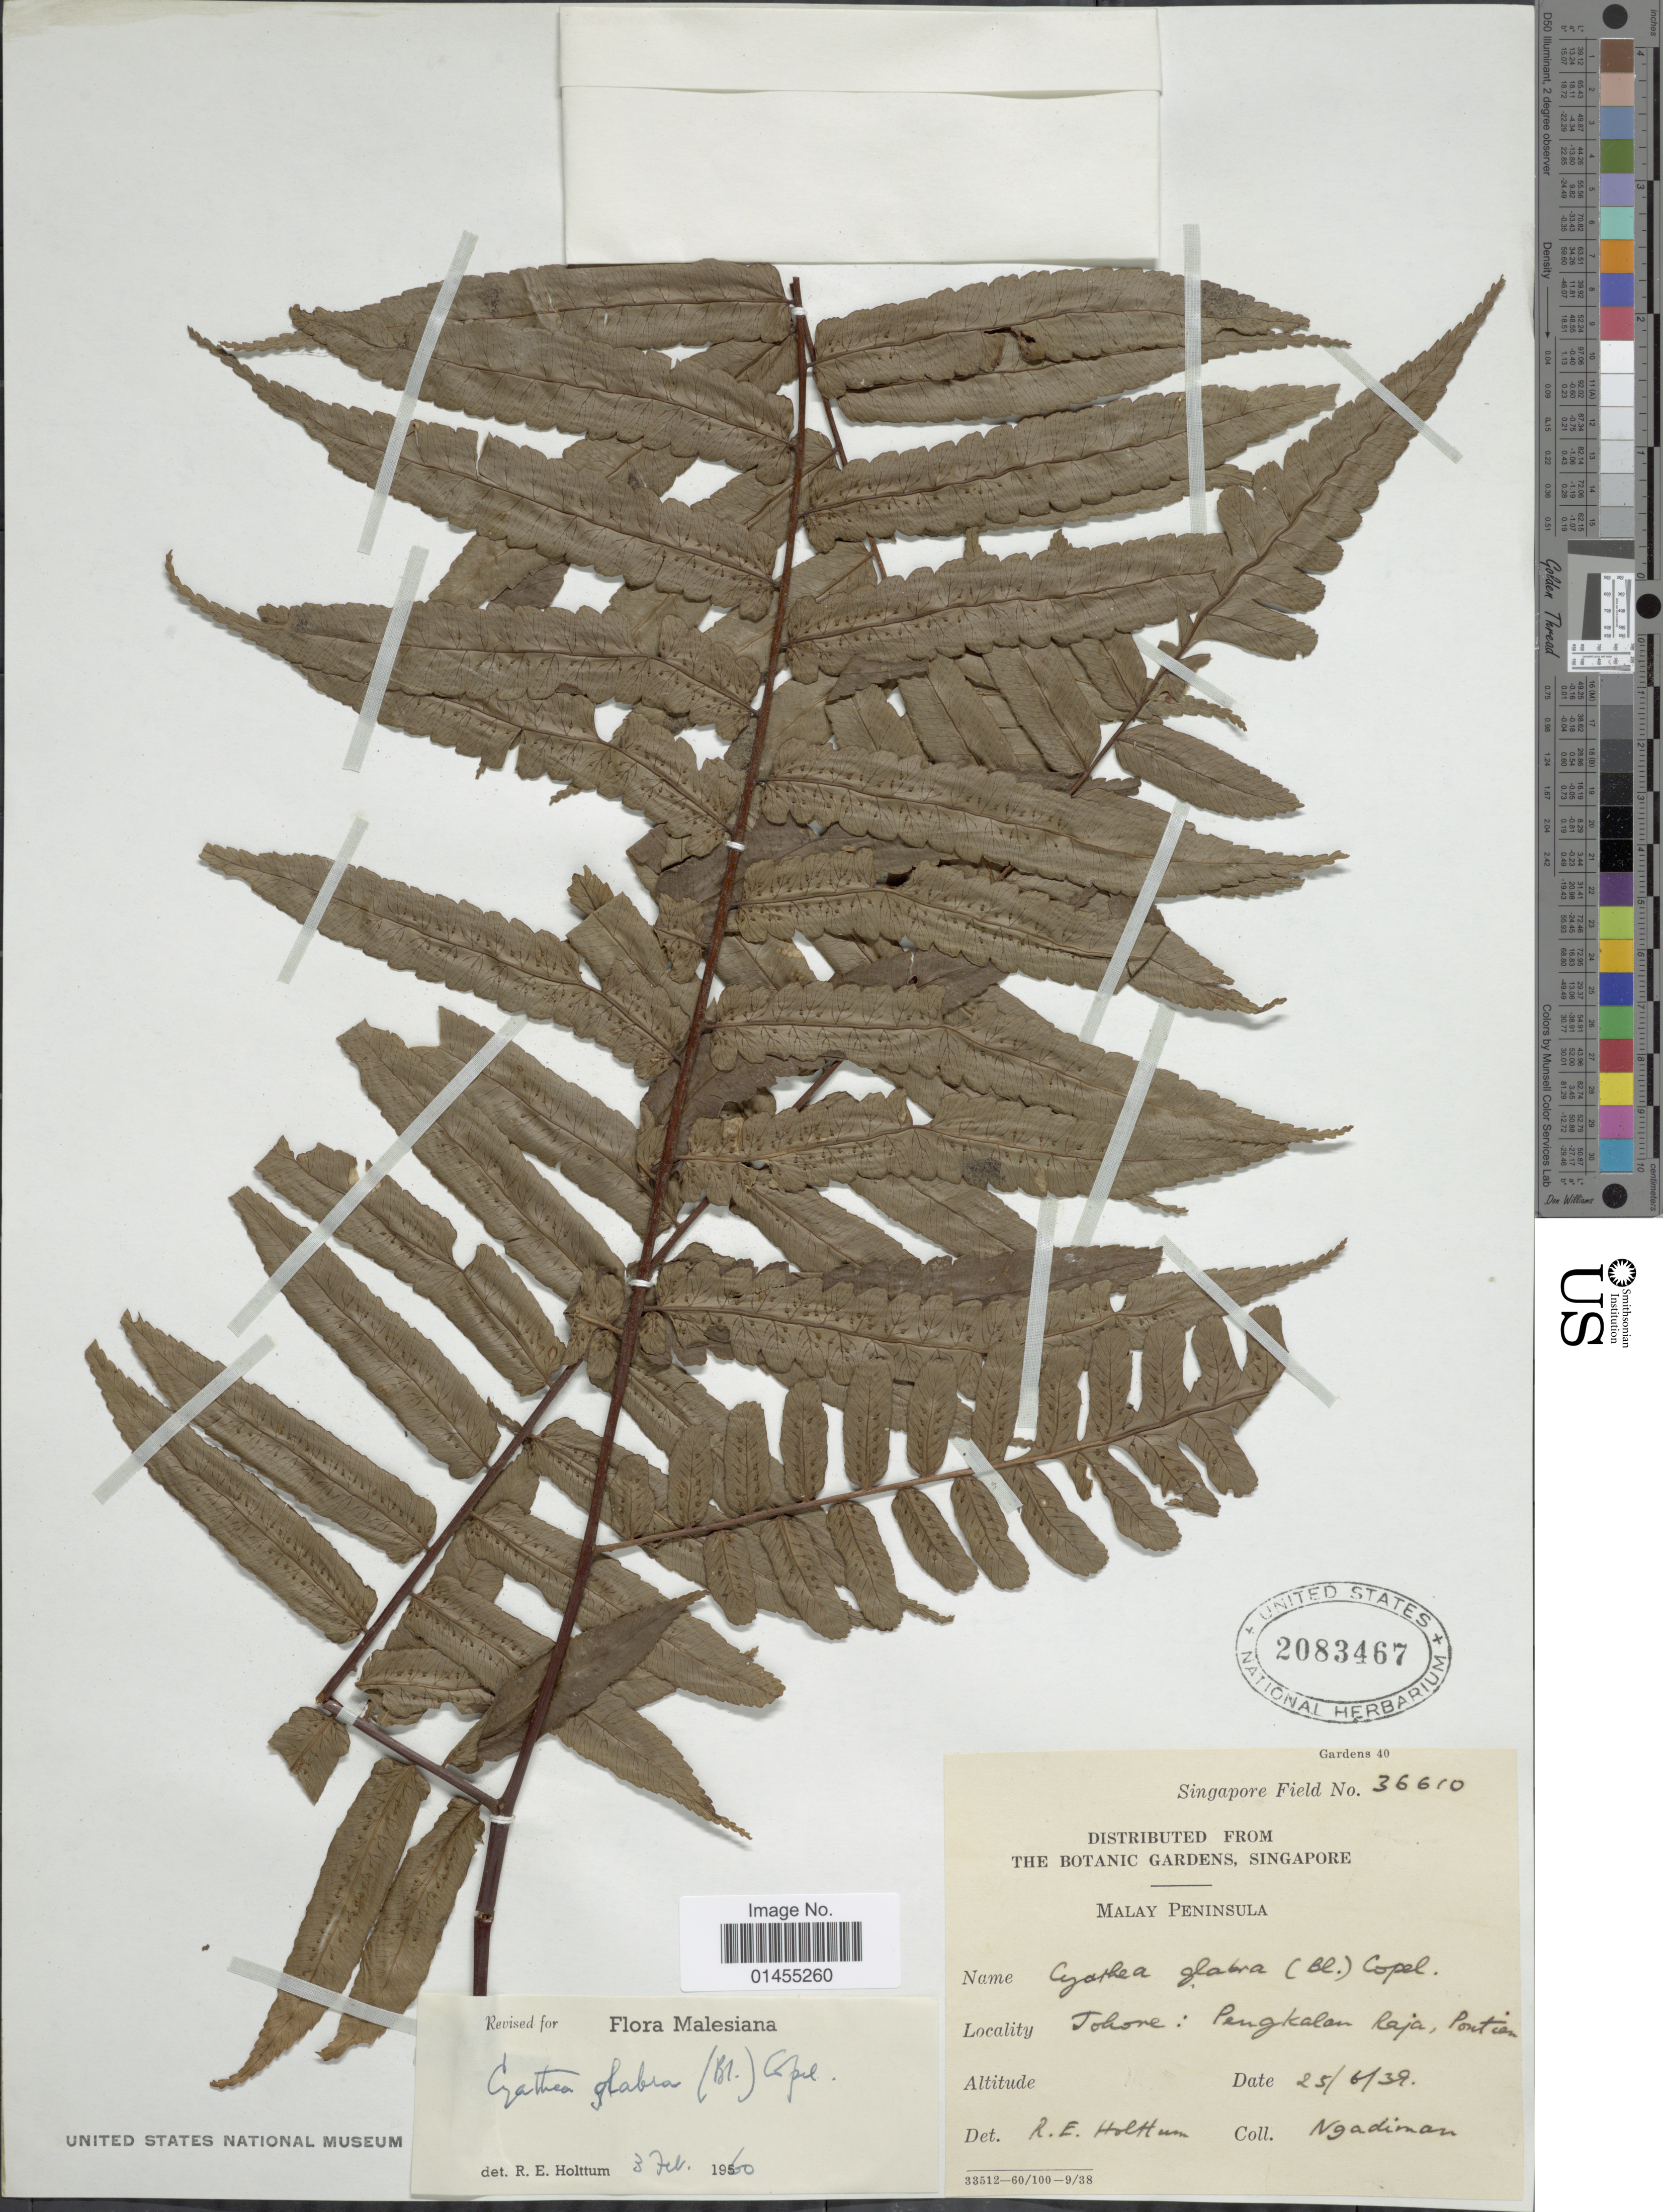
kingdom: Plantae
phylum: Tracheophyta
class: Polypodiopsida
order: Cyatheales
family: Cyatheaceae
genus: Alsophila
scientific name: Alsophila glabra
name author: (Blume) Hook.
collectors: Ngadiman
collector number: Singapore Field 36610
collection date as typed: Transcribed d/m/y: 25/6/39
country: Malaysia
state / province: Johor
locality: Malay Peninsula, Pengkalam Raja, Pontien.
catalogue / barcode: US 2083467